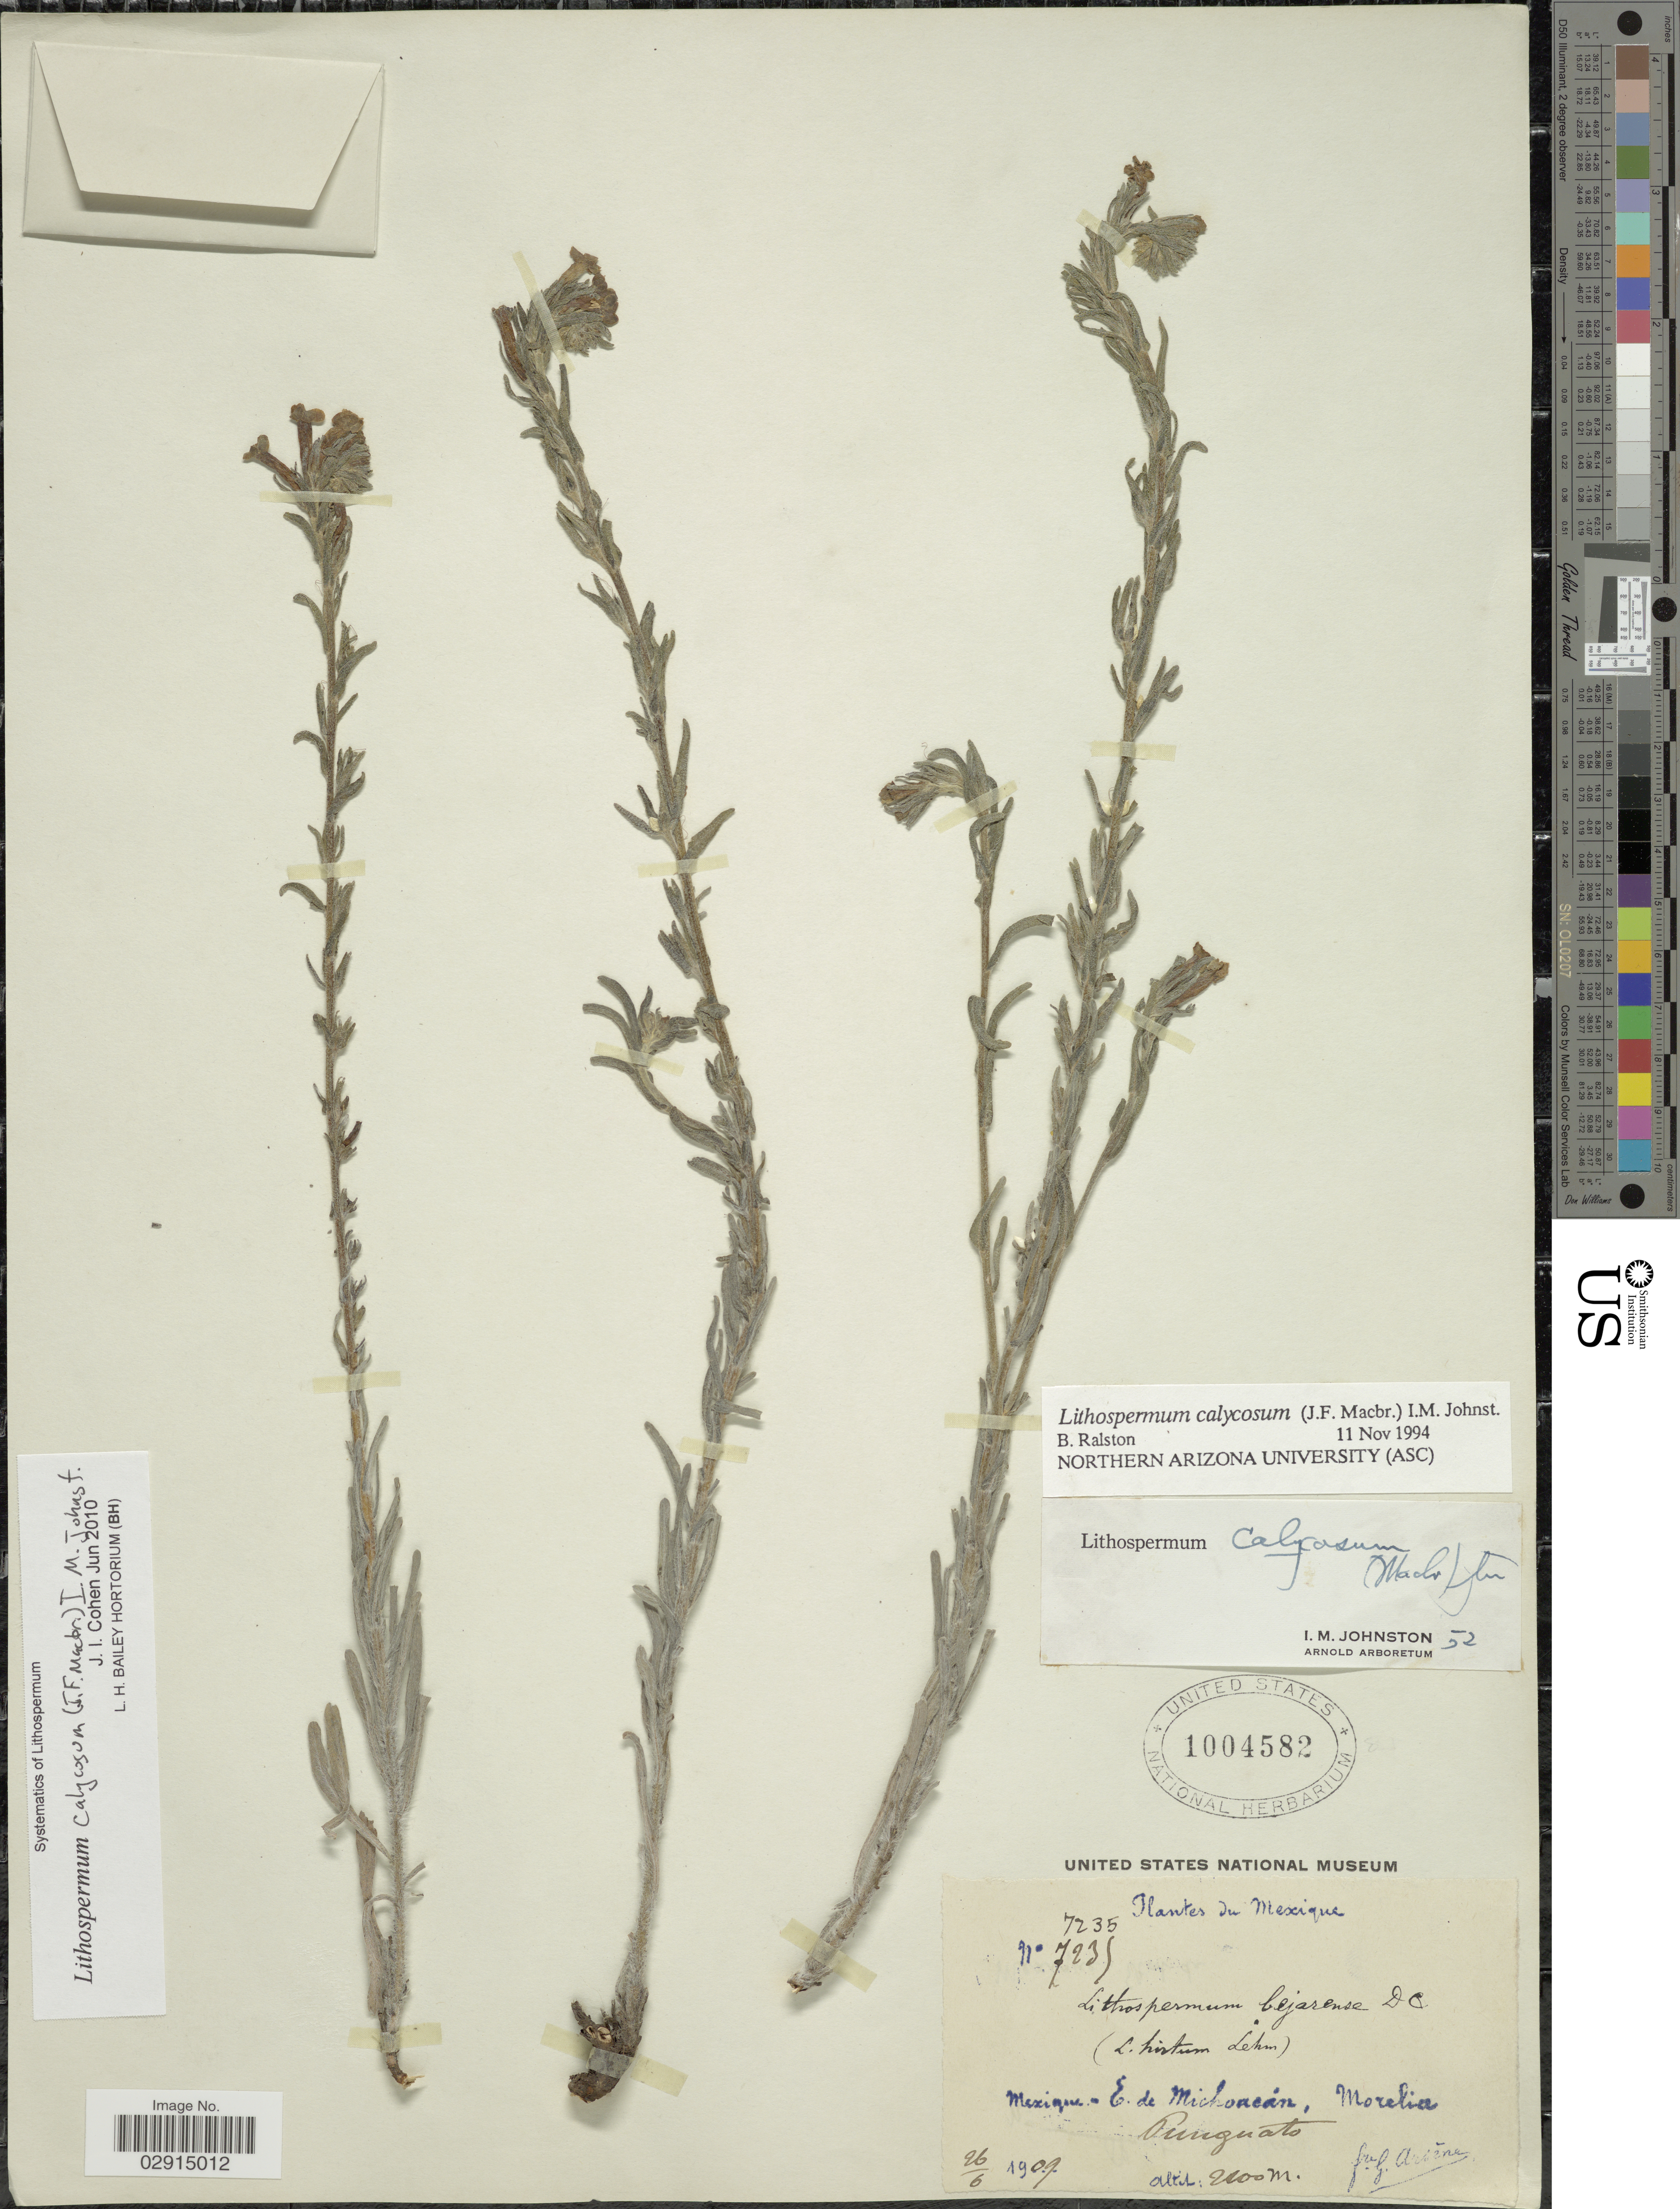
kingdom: Plantae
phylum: Tracheophyta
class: Magnoliopsida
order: Boraginales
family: Boraginaceae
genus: Lithospermum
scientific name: Lithospermum chiapense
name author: Cohen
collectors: Bro. G. Arsène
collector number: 7235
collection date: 1909-06-26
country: Mexico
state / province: Michoacán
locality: Mexique - E. de Michoacán, Morelia. Punguato. Mexique.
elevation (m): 2100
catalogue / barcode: US 1004582